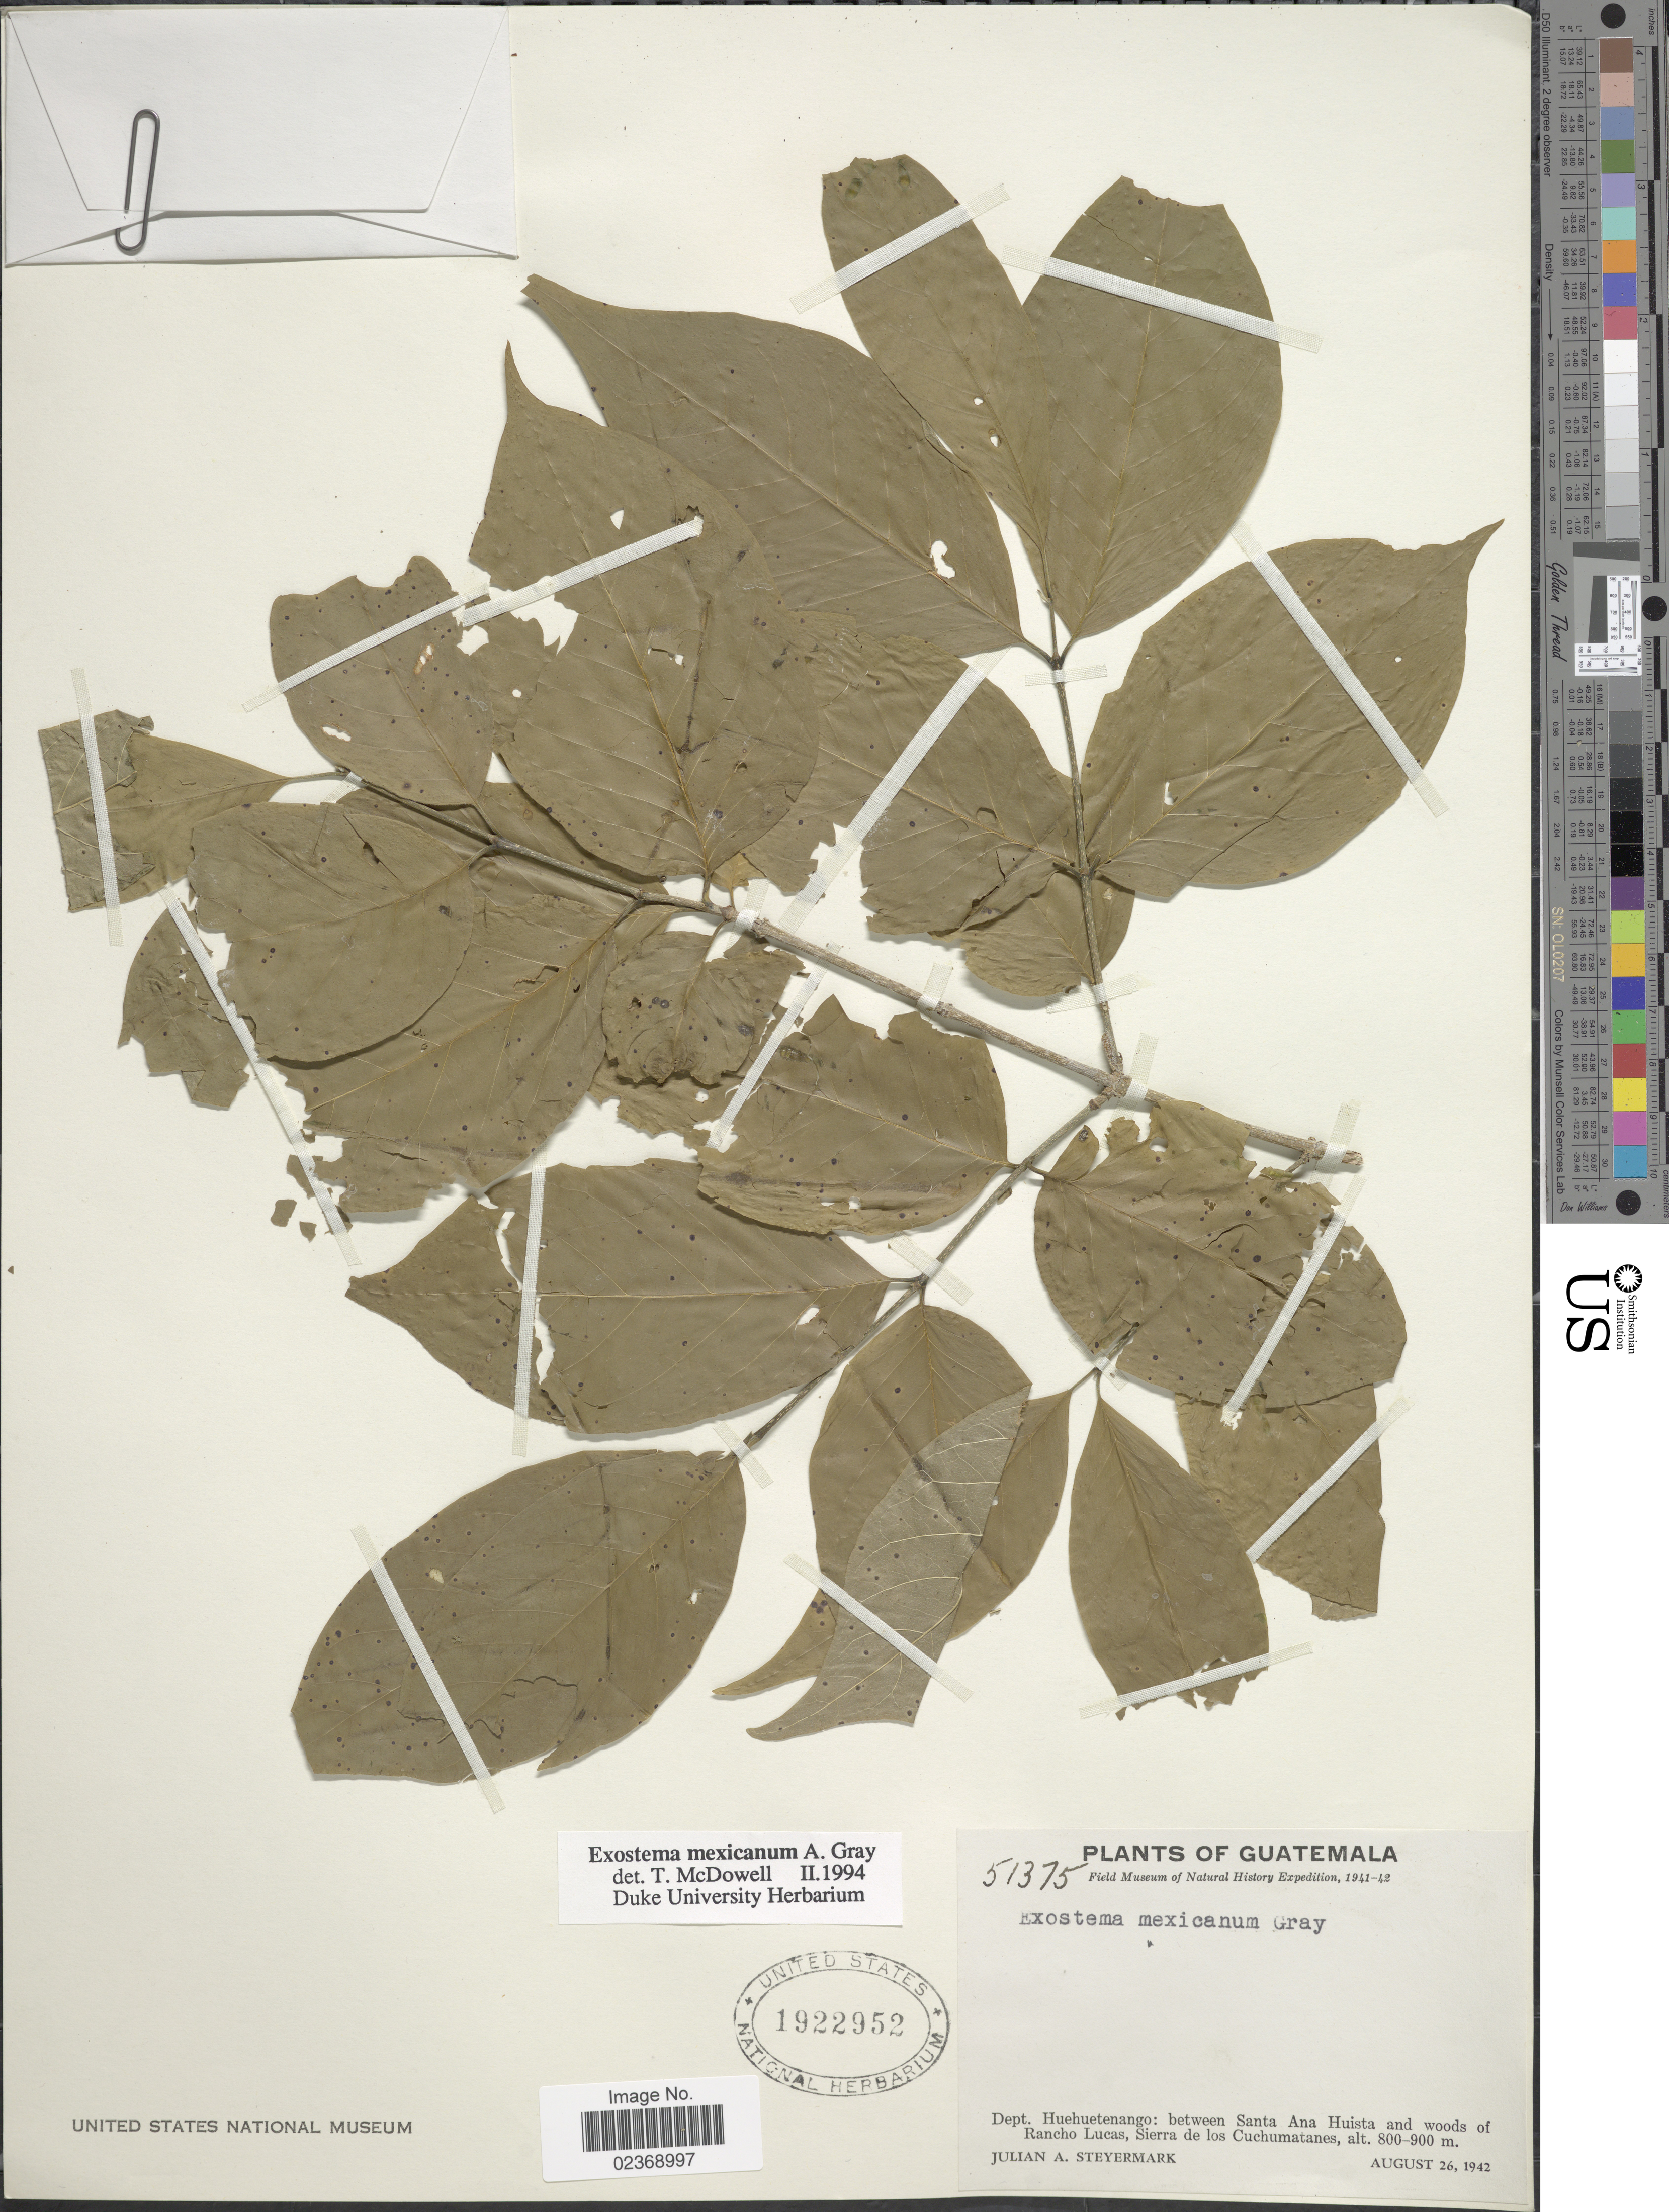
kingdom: Plantae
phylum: Tracheophyta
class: Magnoliopsida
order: Gentianales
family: Rubiaceae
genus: Exostema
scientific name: Exostema mexicanum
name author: A. Gray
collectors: J. Steyermark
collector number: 51375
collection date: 1942-08-26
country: Guatemala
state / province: Huehuetenango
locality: Dept. Huehuetenango: between Santa Ana Huista and woods of Rancho Lucas, Sierra de los Cuchumatanes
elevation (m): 800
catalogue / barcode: US 1922952